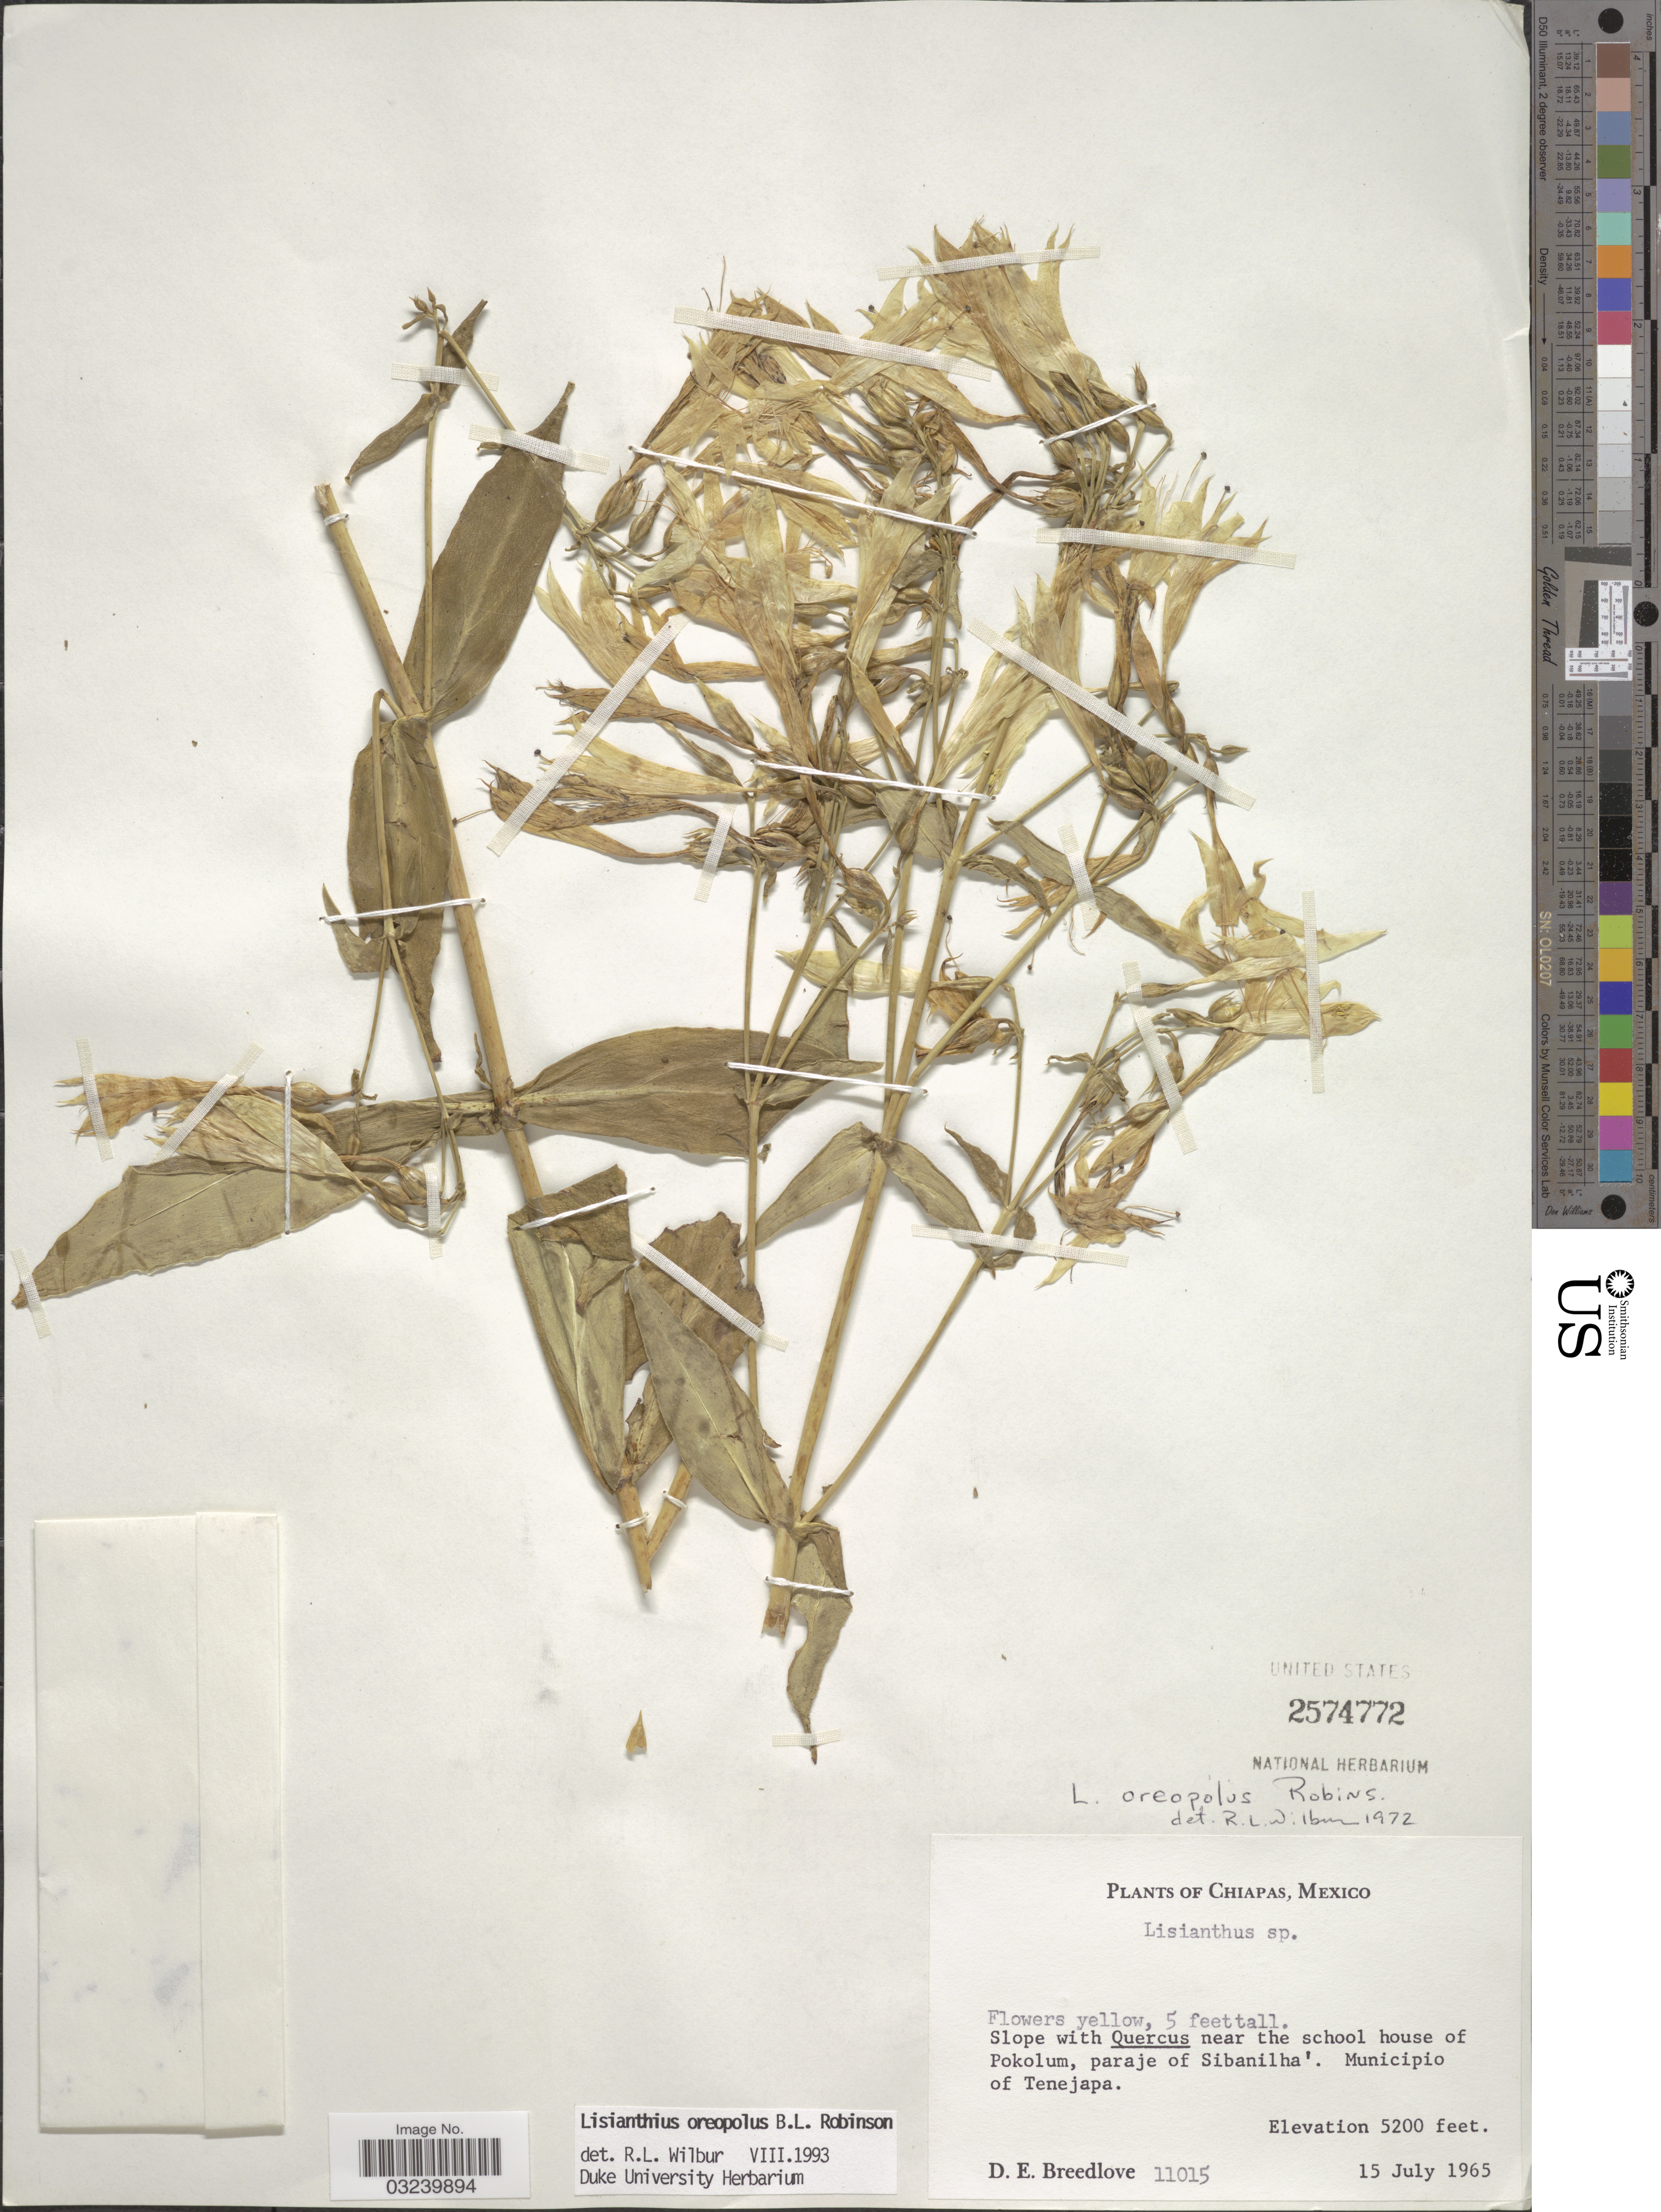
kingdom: Plantae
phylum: Tracheophyta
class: Magnoliopsida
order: Gentianales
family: Gentianaceae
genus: Lisianthius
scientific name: Lisianthius oreopolus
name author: B.L. Rob.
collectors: D. E. Breedlove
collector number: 11015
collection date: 1965-07-15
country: Mexico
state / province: Chiapas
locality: Near the school house of Pokolum, paraje of Sibanilha, Municipio of Tenejapa.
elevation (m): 1585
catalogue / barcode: US 2574772